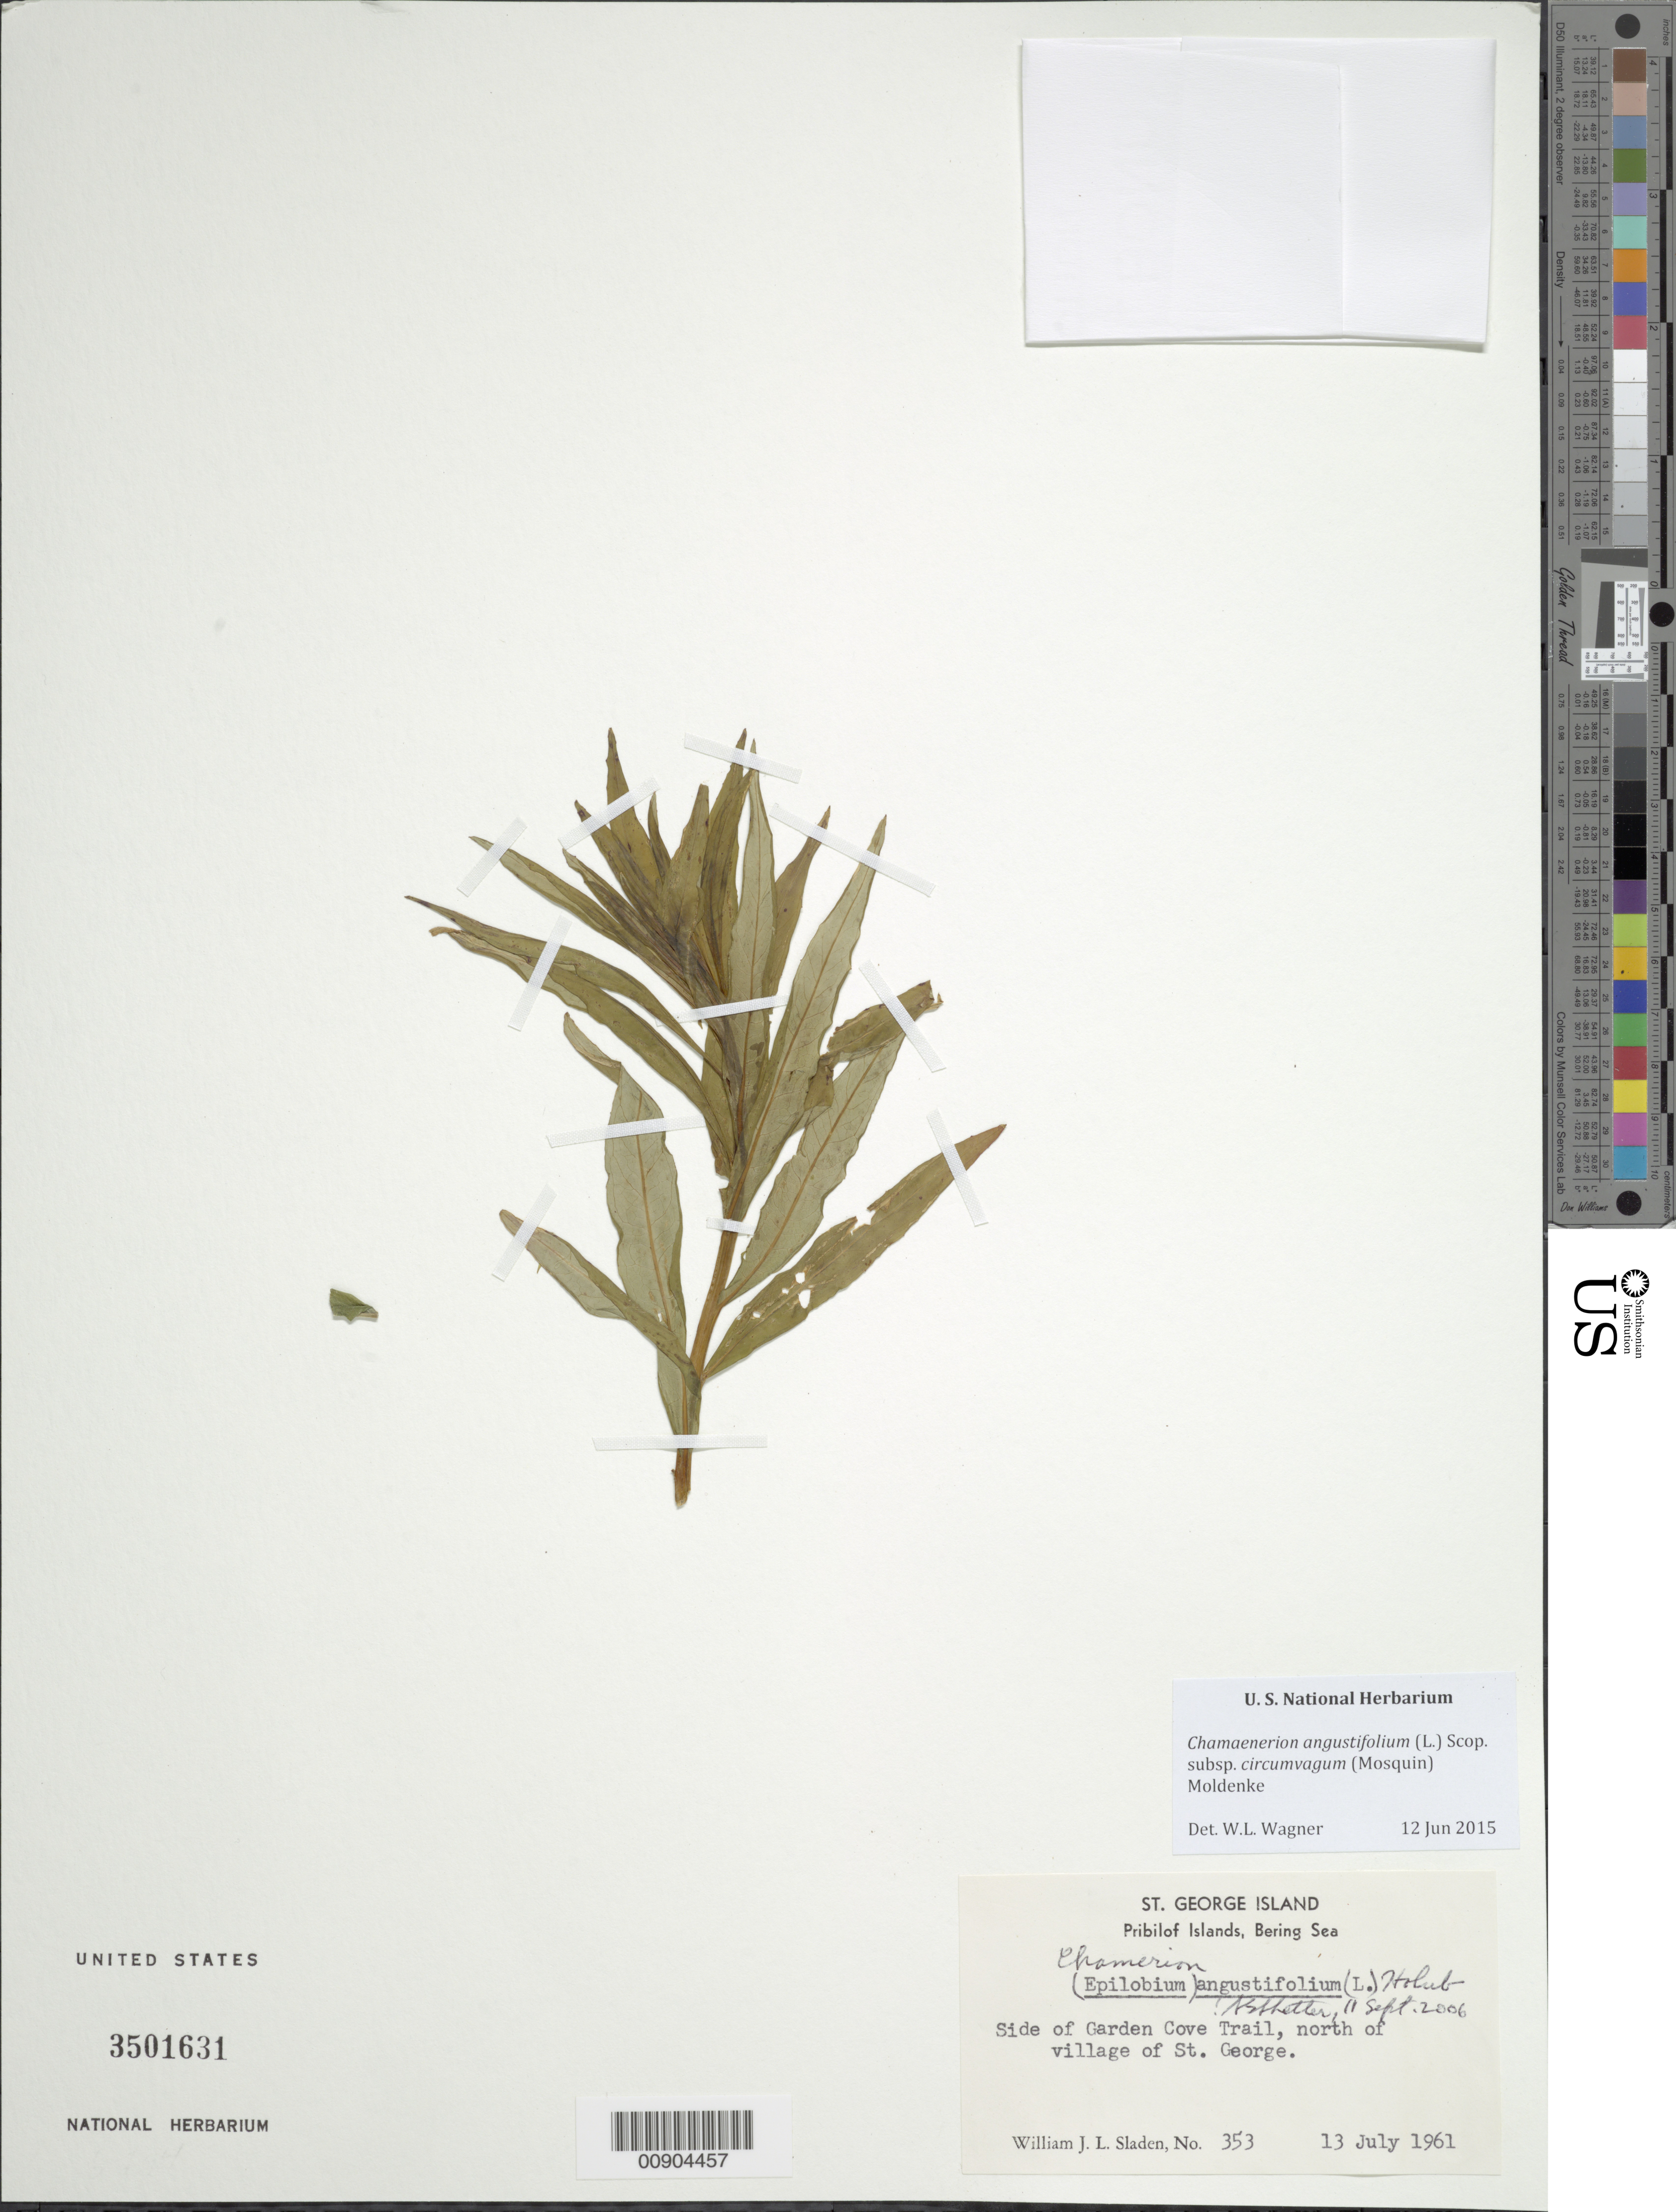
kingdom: Plantae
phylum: Tracheophyta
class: Magnoliopsida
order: Myrtales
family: Onagraceae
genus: Chamaenerion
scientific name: Chamaenerion angustifolium subsp. circumvagum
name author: (Mosquin) Moldenke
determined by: Wagner, W. L., (BOT), Smithsonian Institution - National Museum of Natural History (UNITED STATES)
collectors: W. Sladen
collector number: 353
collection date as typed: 13 Jul 1961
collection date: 1961-07-13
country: United States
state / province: Alaska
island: St. George Island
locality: St. George Island. Side of Garden Cove Trail, north of village of St. George., Bering Sea, Pribilof Islands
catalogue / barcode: US 3501631